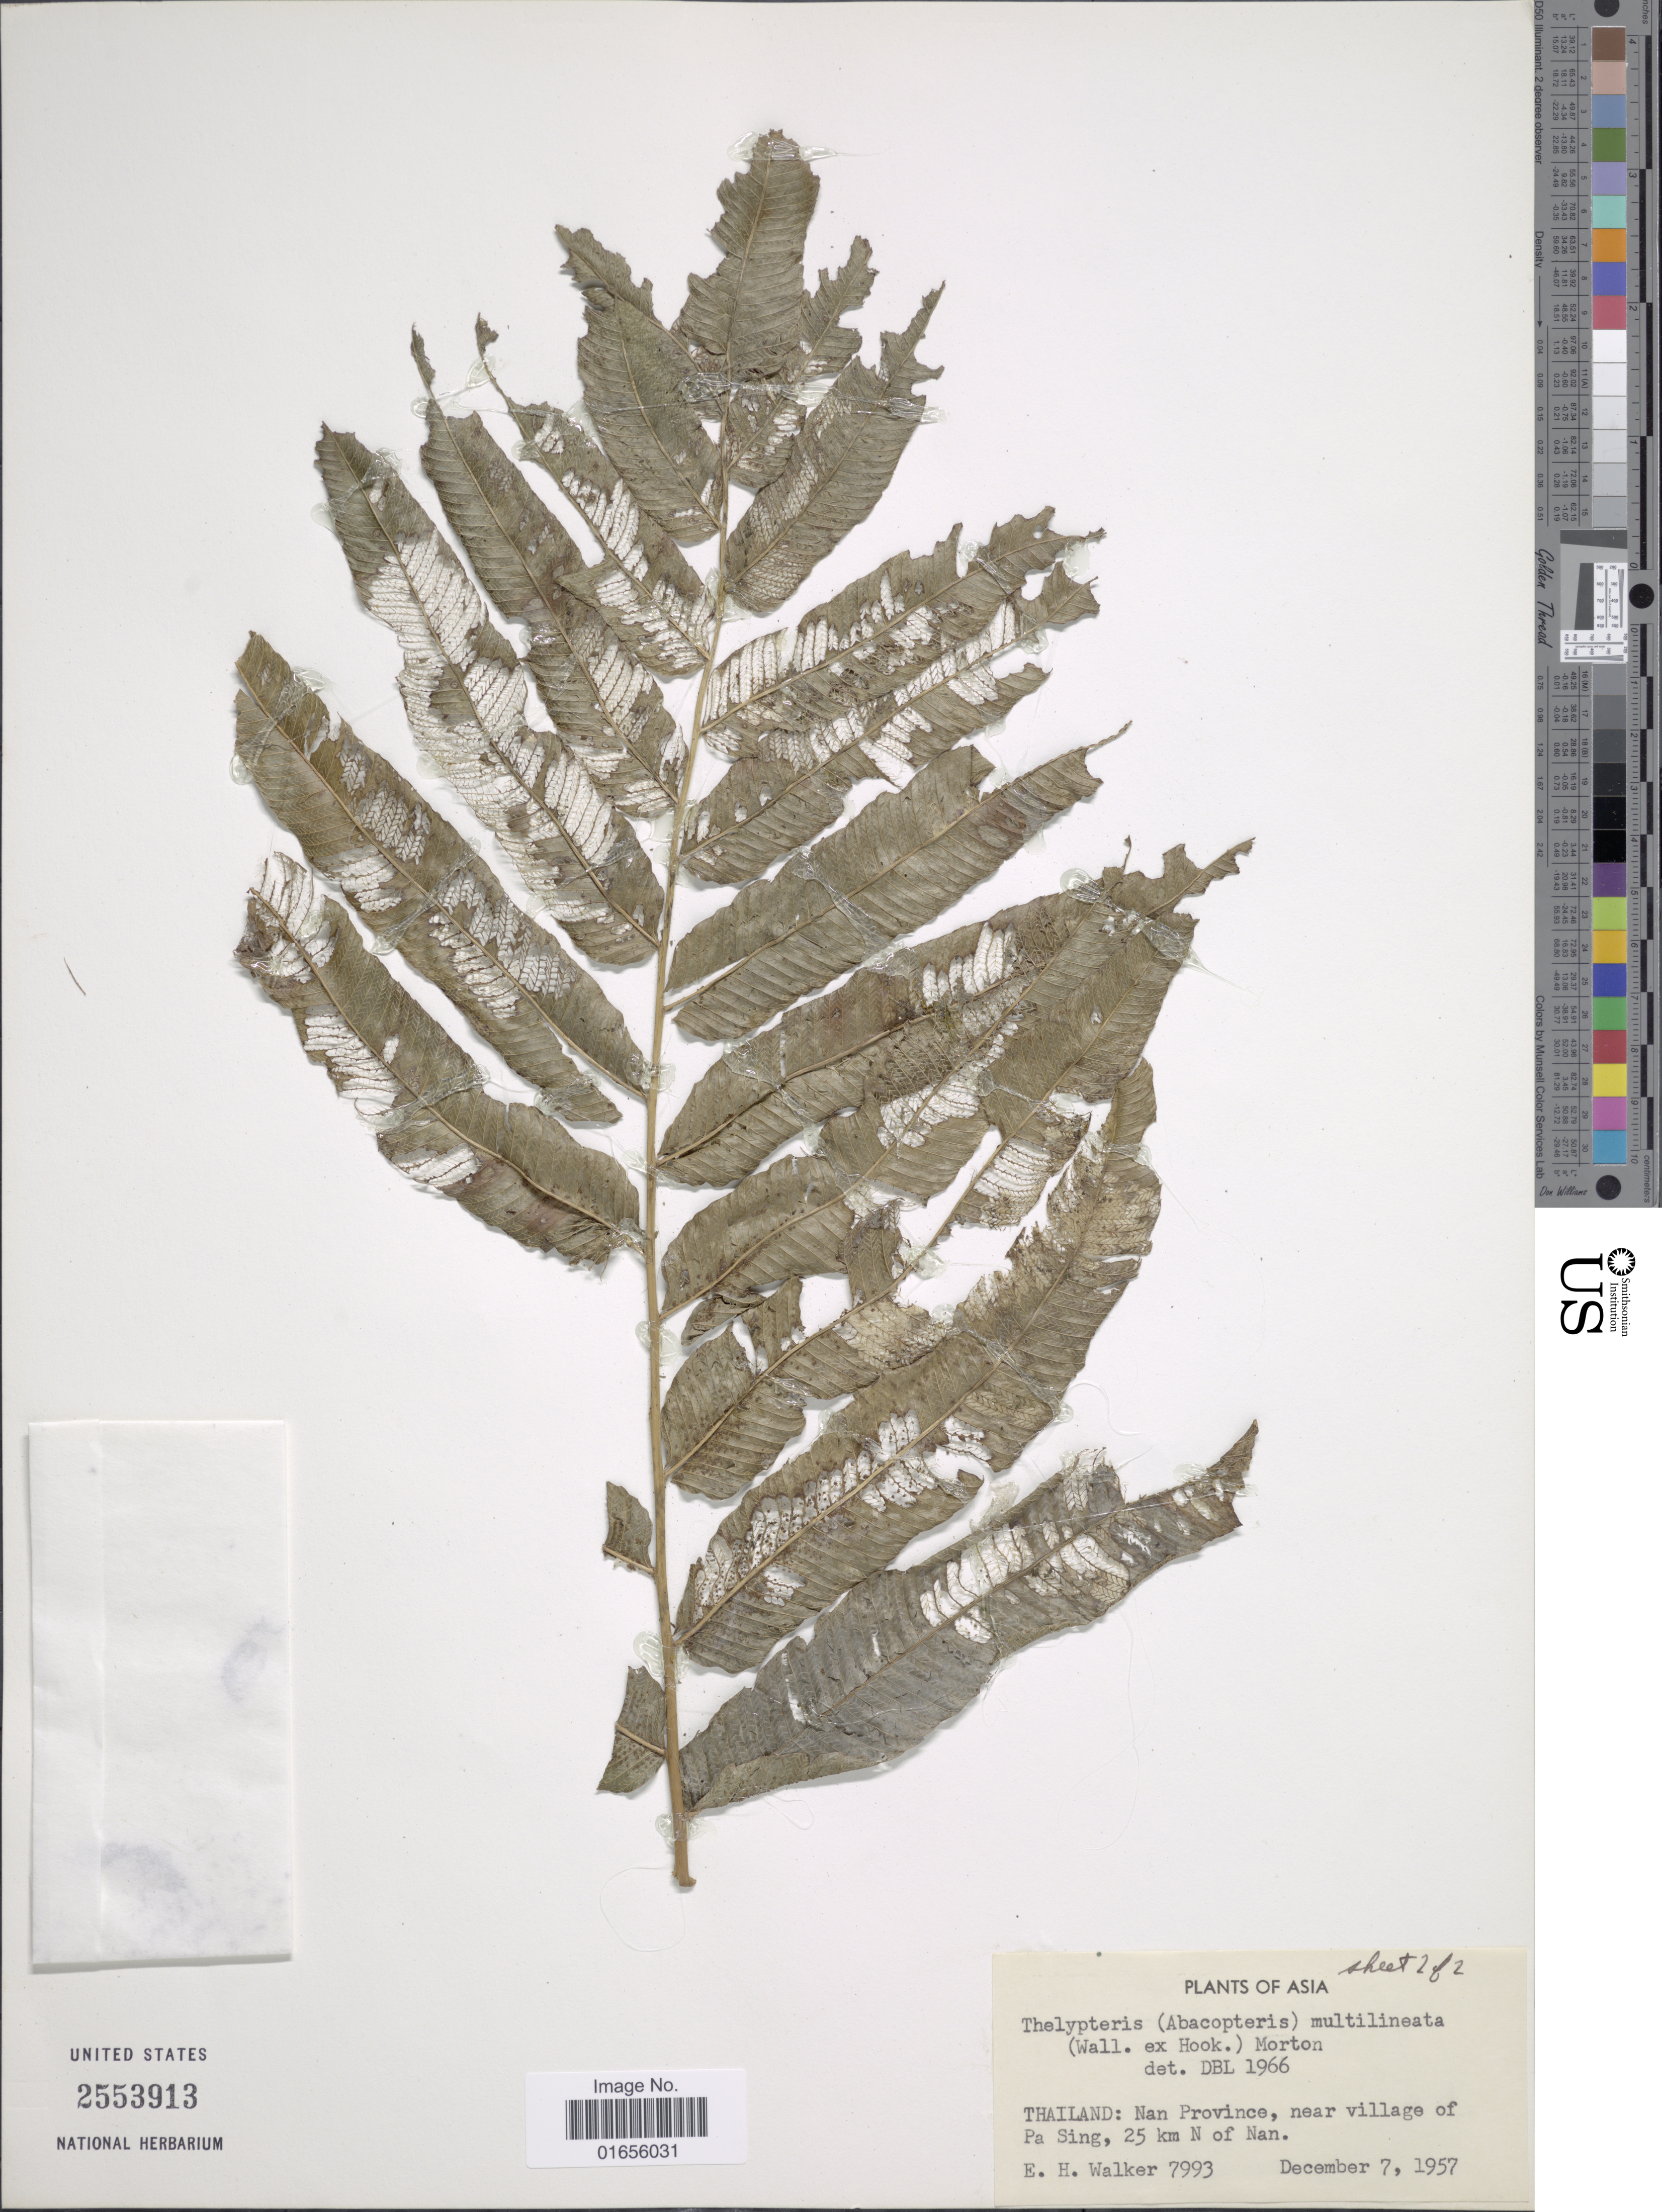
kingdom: Plantae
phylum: Tracheophyta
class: Polypodiopsida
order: Polypodiales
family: Thelypteridaceae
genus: Pronephrium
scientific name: Pronephrium nudatum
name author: (Roxb.) Holttum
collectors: E. H. Walker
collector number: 7993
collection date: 1957-12-07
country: Thailand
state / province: Nan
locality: Near village of Pa Sing, 25 km N of Nan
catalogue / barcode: US 2553913